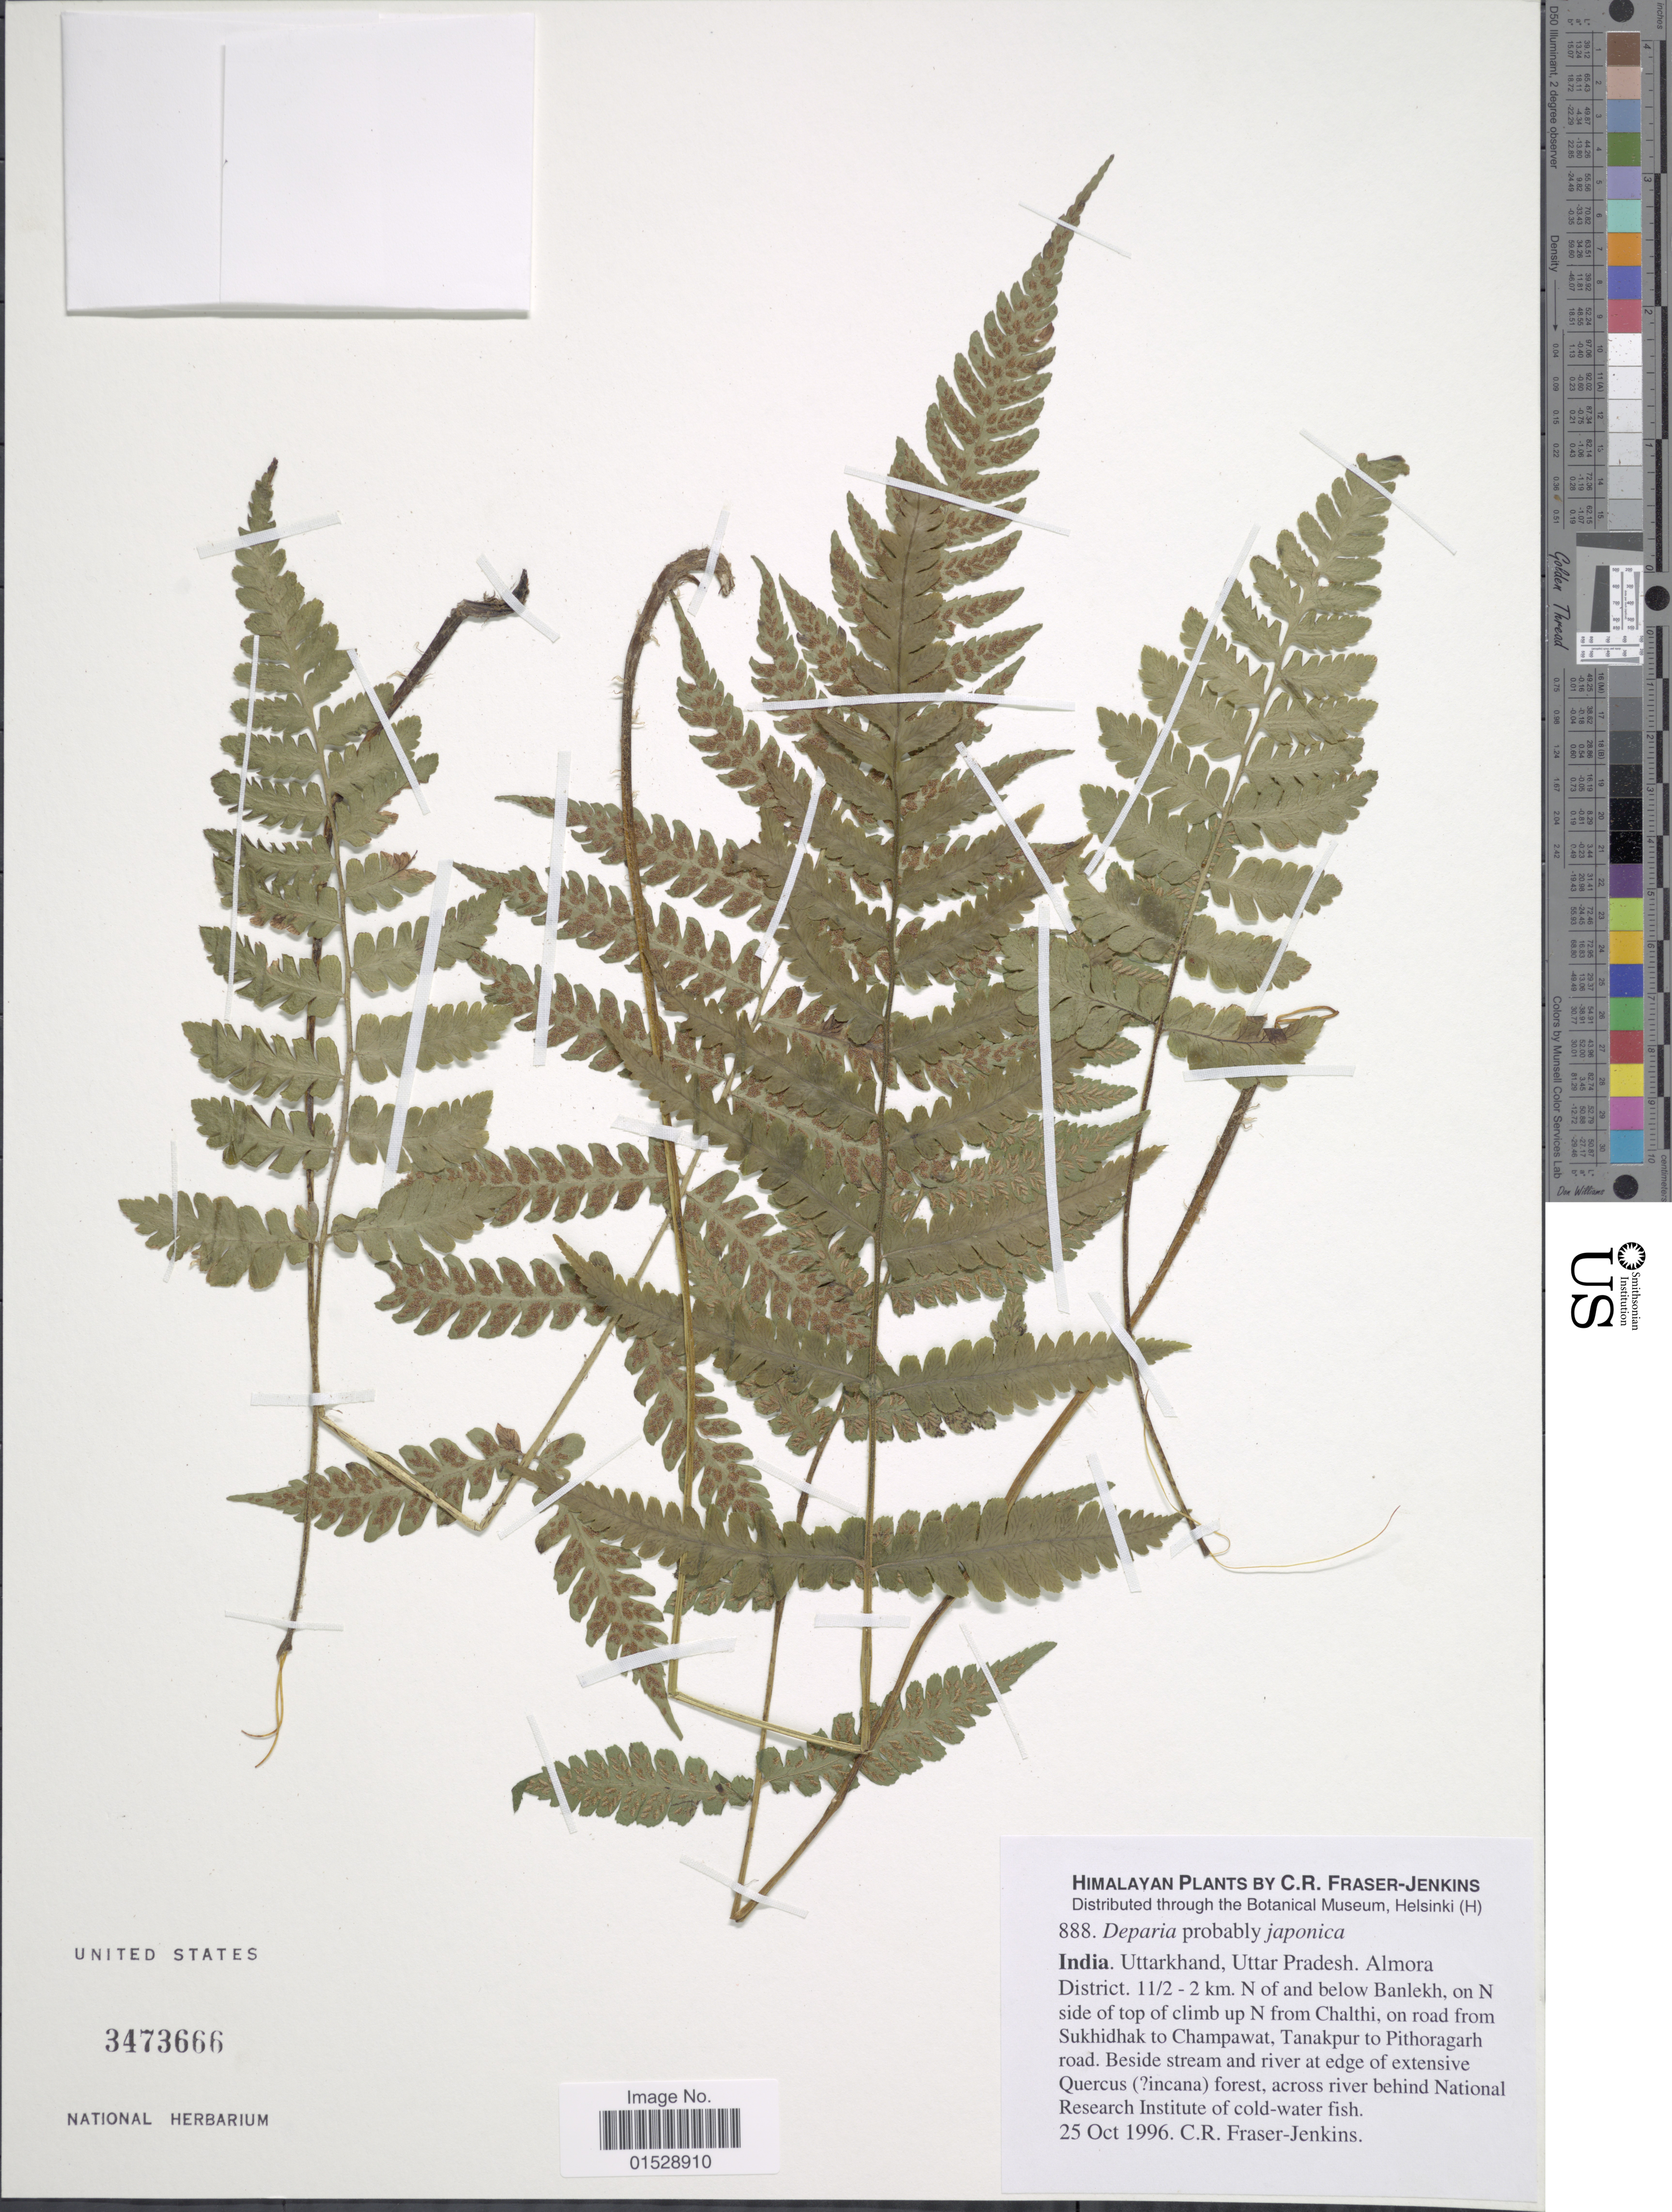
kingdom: Plantae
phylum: Tracheophyta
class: Polypodiopsida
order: Polypodiales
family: Athyriaceae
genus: Deparia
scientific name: Deparia japonica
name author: (Thunb.) M. Kato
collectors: C. R. Fraser-Jenkins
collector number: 888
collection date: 1996-10-25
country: India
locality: Himalaya, India, Uttarkhand, Uttar Pradesh, Almora District, 11/2 - 2 km. N of and below Banlekh, on N side of top of climb up N from Chalthi, on road from Sukhidhak to Chapawat, Tanakpur to Pithoragarh road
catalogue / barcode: US 3473666